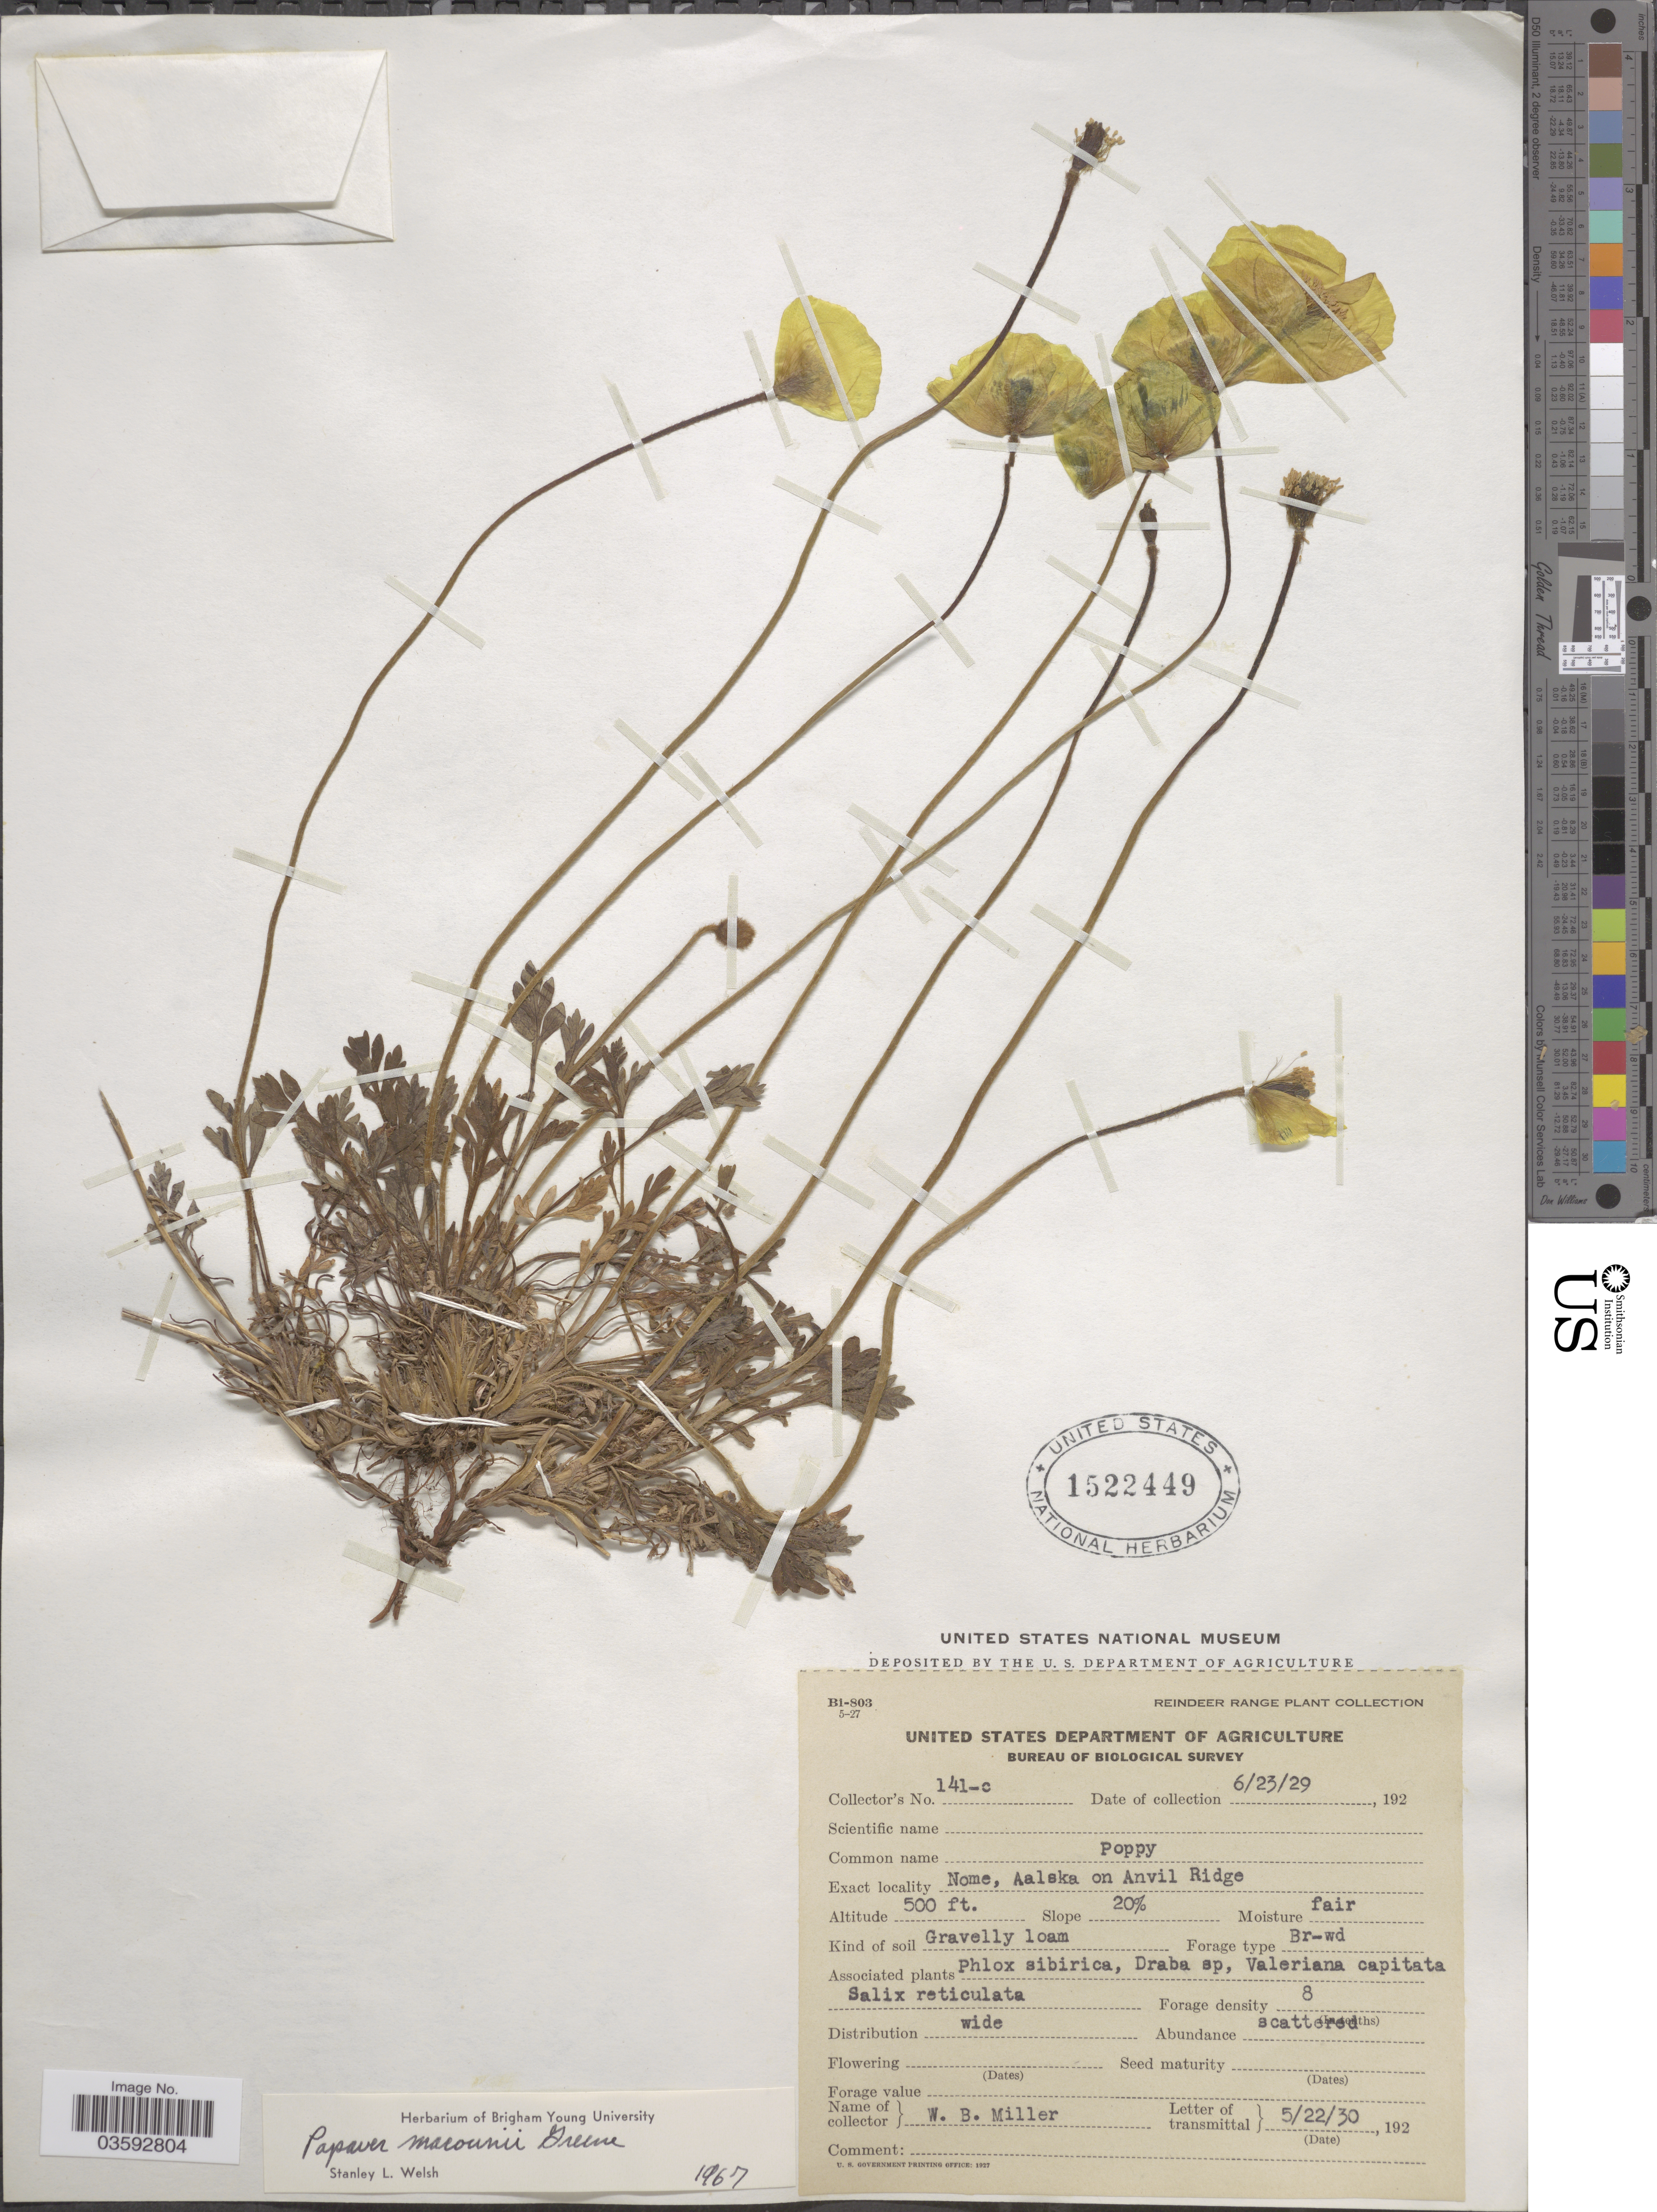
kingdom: Plantae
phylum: Tracheophyta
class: Magnoliopsida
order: Ranunculales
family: Papaveraceae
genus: Papaver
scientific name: Papaver macounii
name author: Greene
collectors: W. Miller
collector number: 141-c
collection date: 1929-06-23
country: United States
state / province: Alaska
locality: Nome, Aalska on Anvil Ridge.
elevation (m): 152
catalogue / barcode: US 1522449